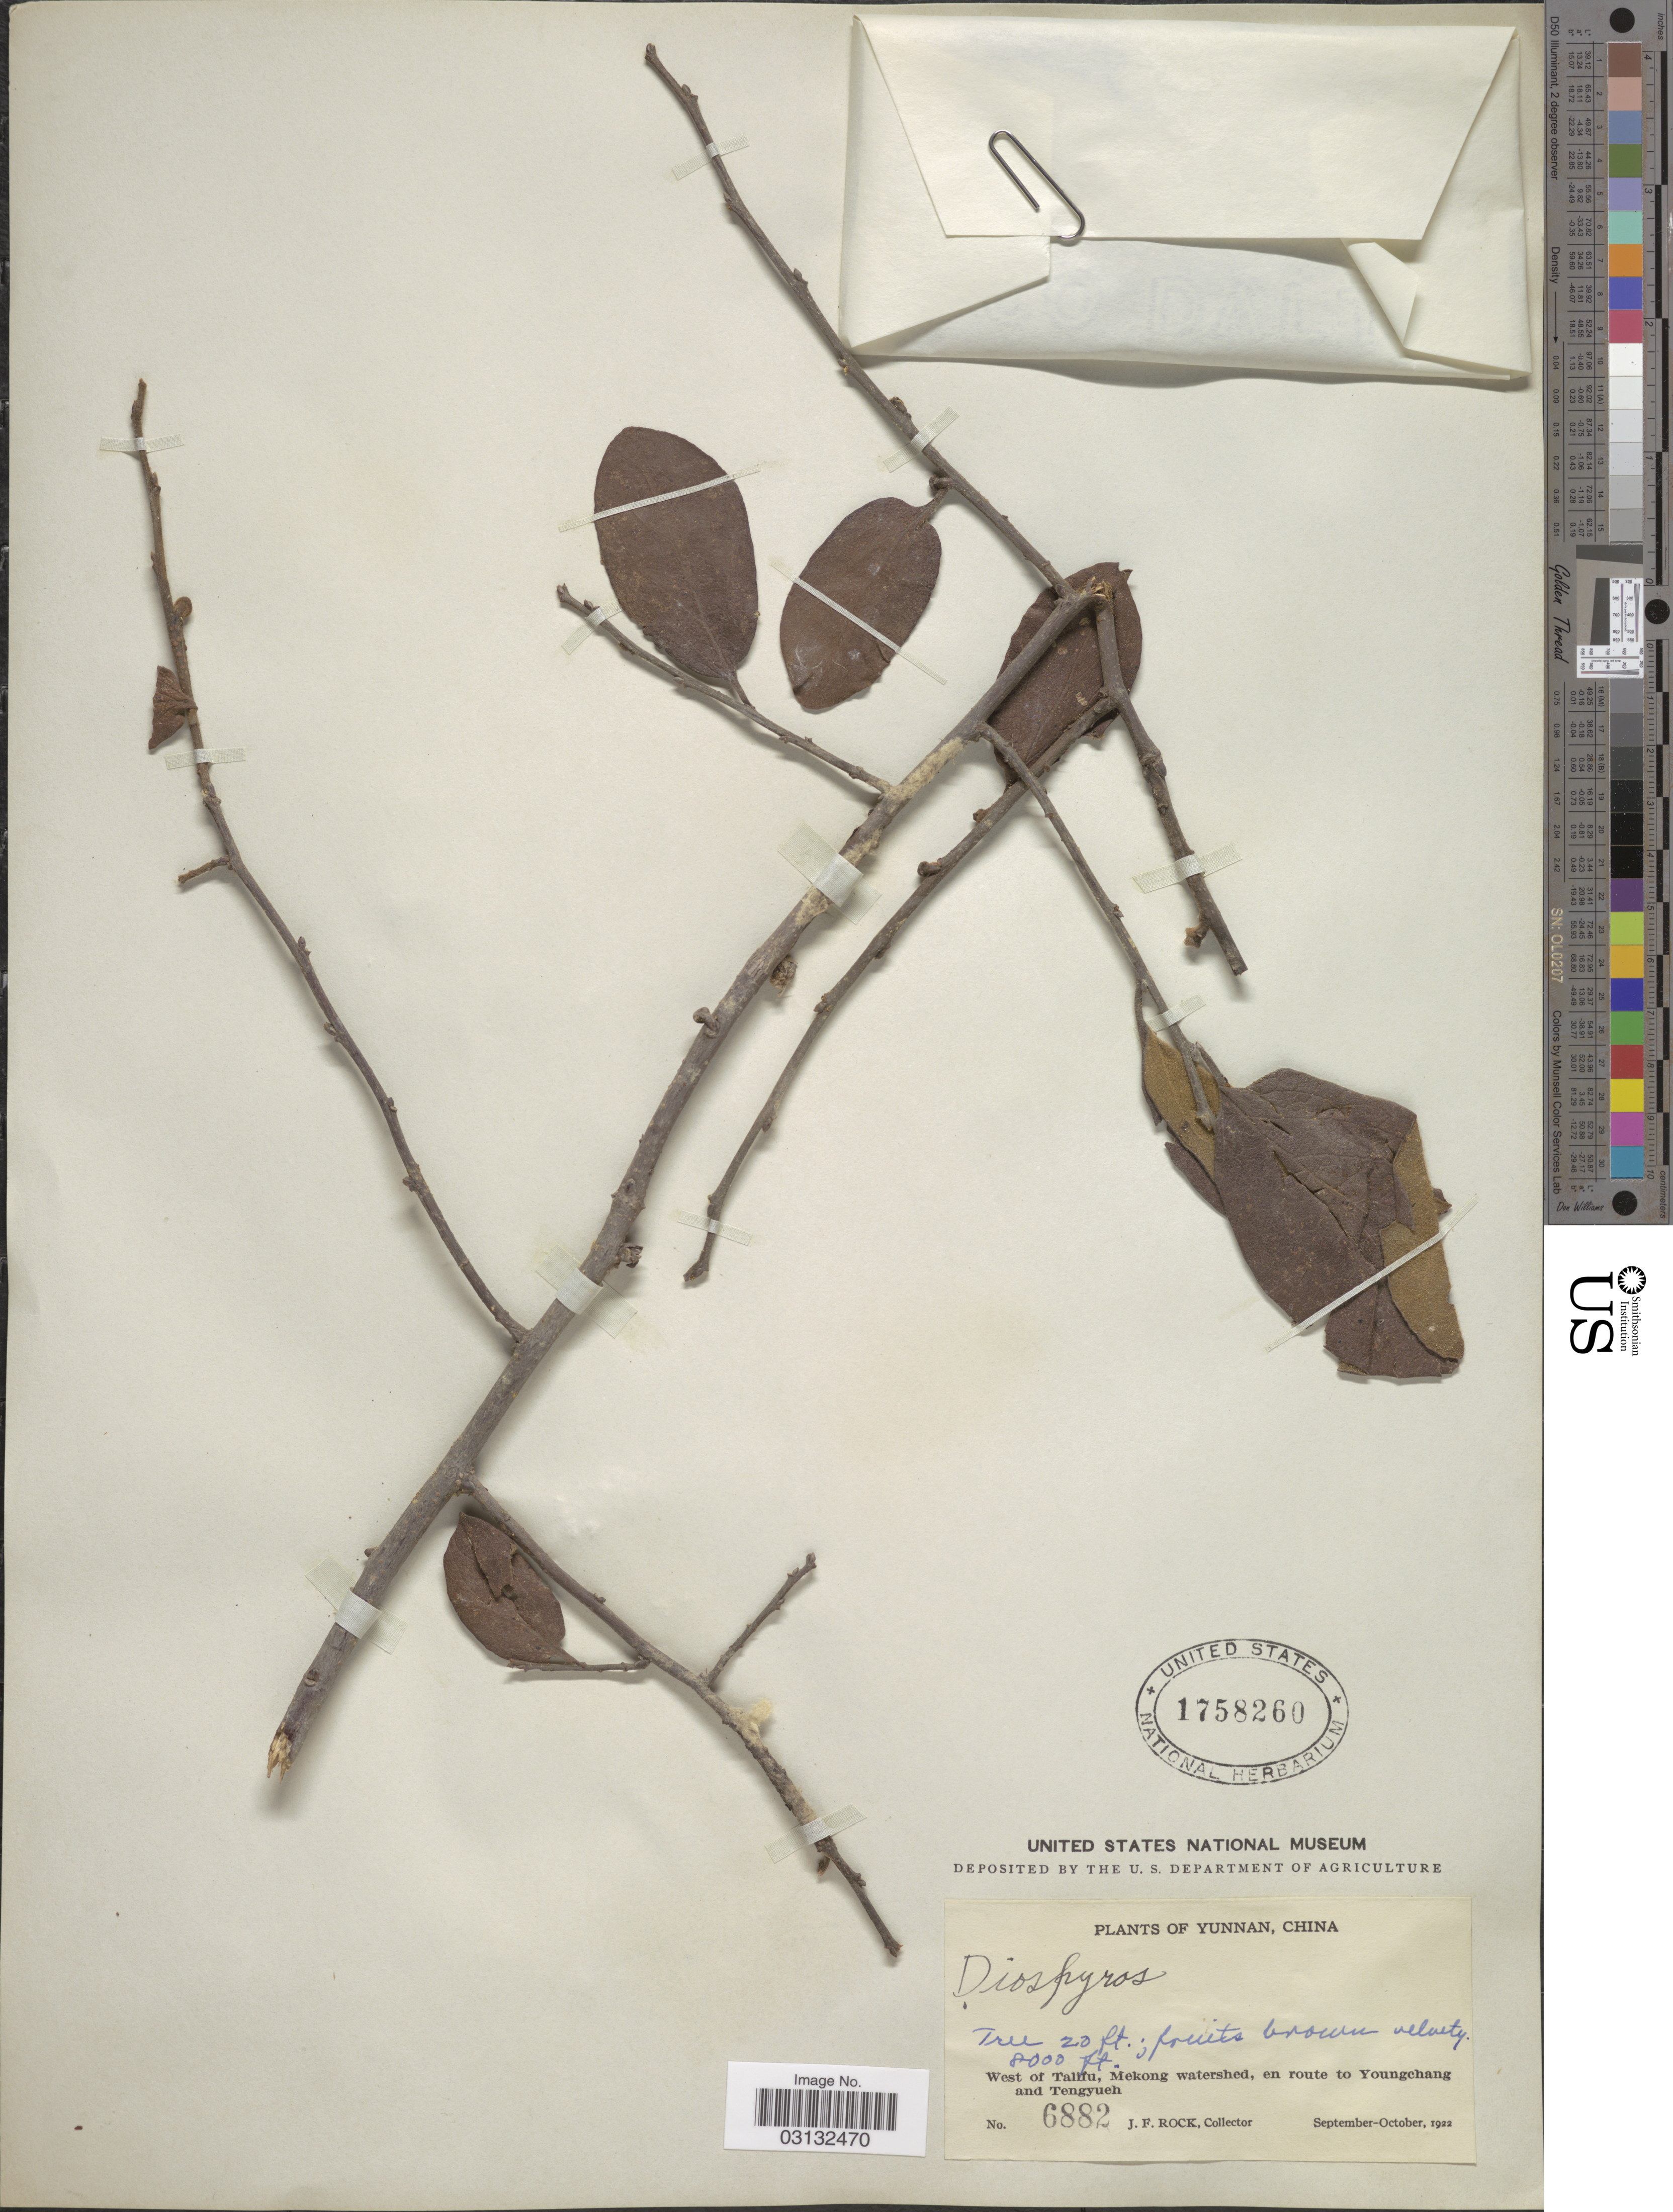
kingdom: Plantae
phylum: Tracheophyta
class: Magnoliopsida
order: Ericales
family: Ebenaceae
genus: Diospyros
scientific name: Diospyros sp.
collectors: J. Rock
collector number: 6882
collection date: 1922-09/1922-10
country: China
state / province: Yunnan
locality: West of Talifu, Mekong watershed, en route to Youngchang and Tengyueh.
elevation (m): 2438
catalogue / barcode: US 1758260